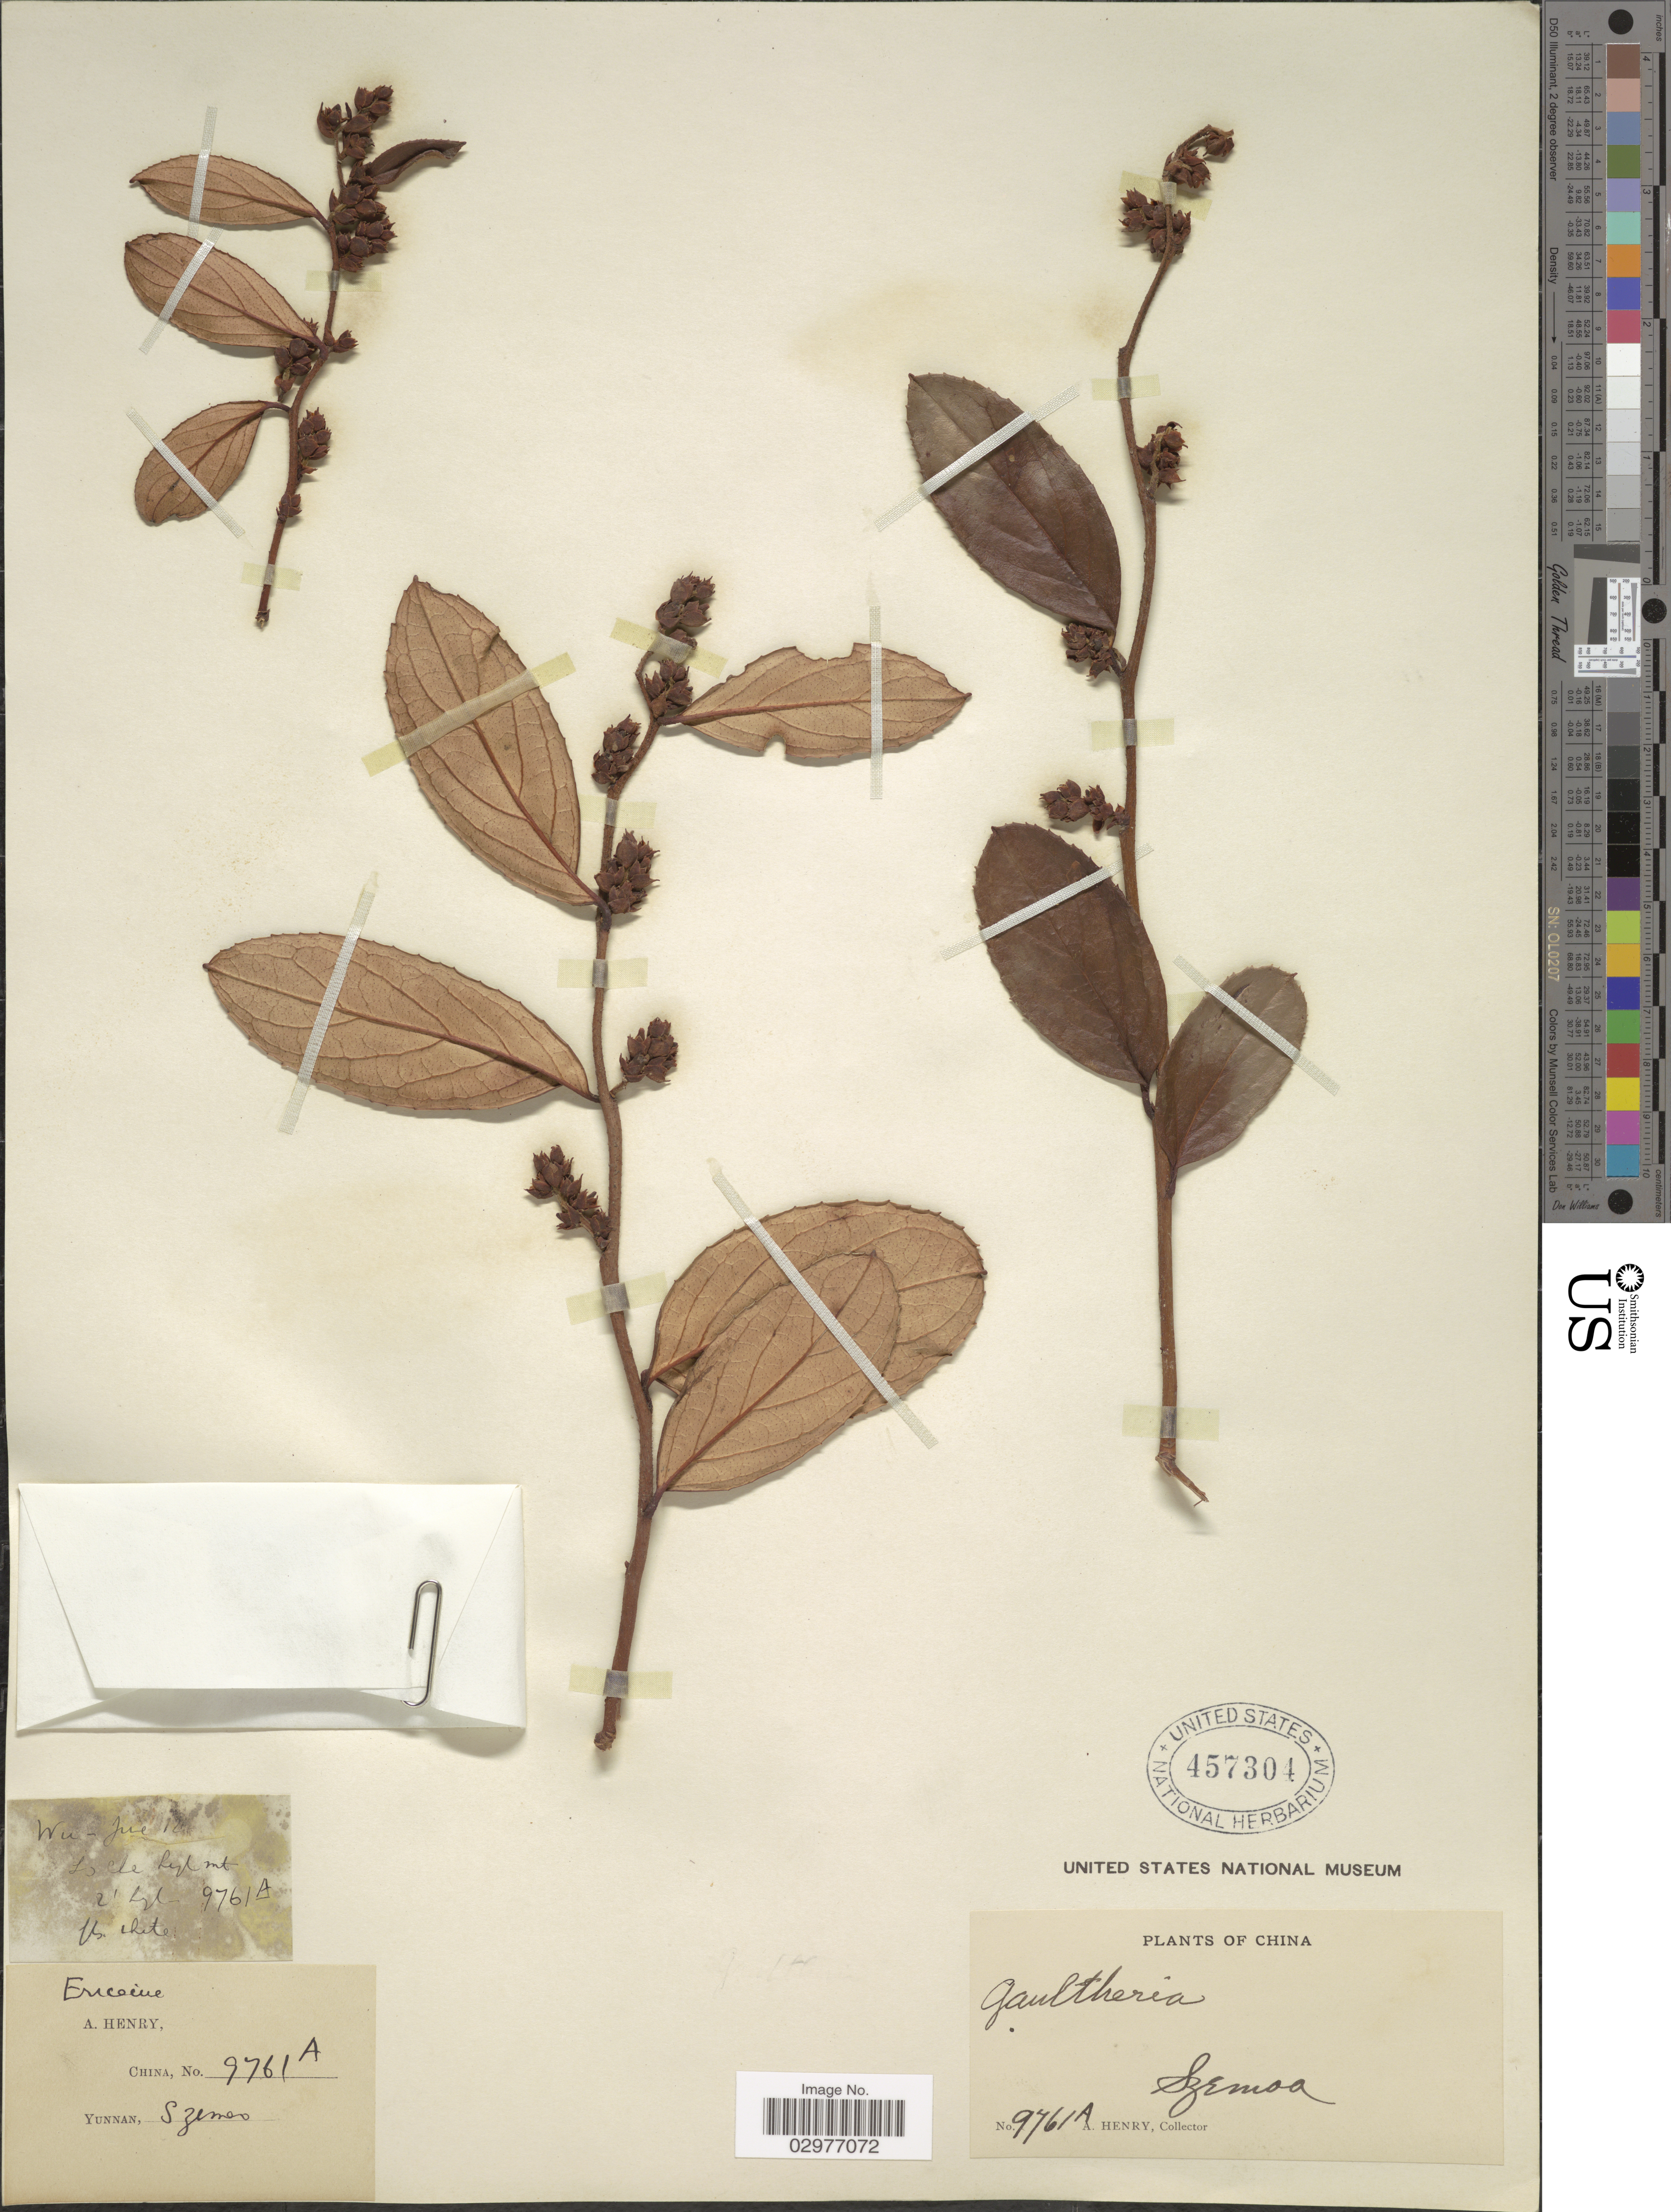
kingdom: Plantae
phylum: Tracheophyta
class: Magnoliopsida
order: Ericales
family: Ericaceae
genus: Gaultheria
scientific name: Gaultheria forrestii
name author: Diels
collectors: A. Henry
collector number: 9761 A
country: China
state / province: Yunnan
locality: Szemoa.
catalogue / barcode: US 457304